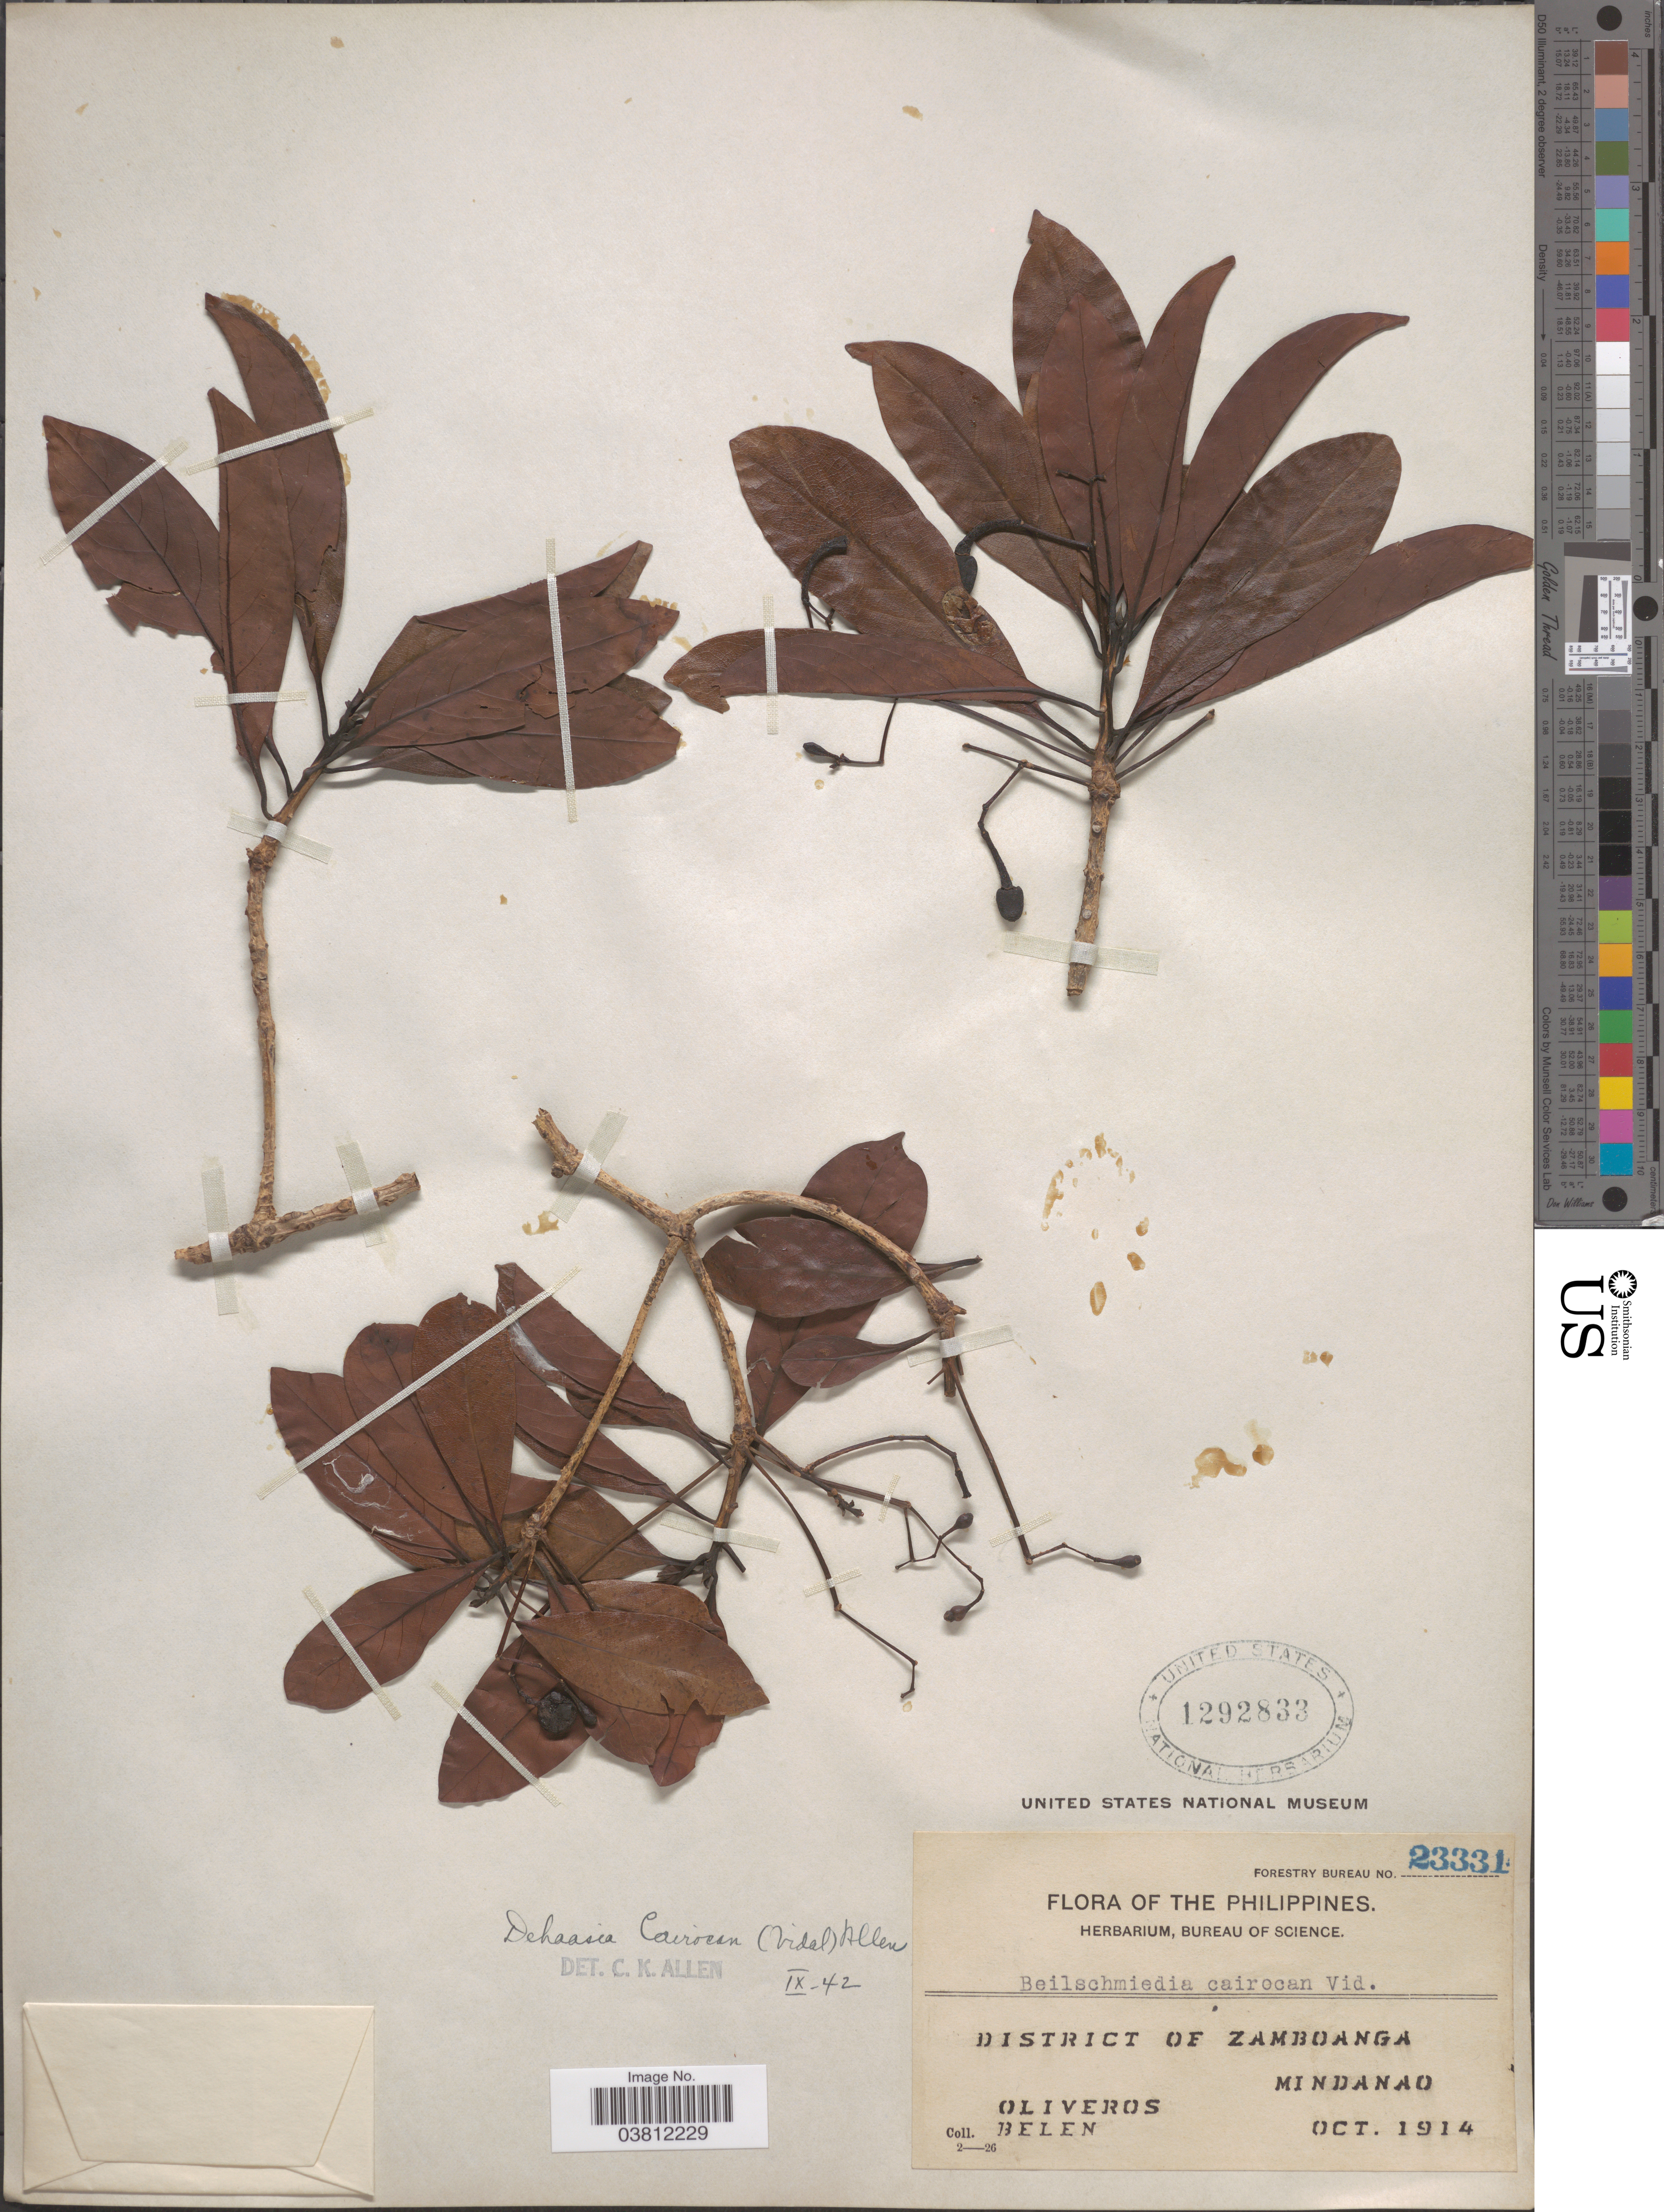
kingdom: Plantae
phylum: Tracheophyta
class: Magnoliopsida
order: Laurales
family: Lauraceae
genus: Dehaasia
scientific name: Dehaasia cairocan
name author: (S. Vidal) C.K. Allen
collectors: Oliveros & Belen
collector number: Forestry Bureau 23331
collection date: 1914-10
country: Philippines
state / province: Zamboanga Peninsula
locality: District of Zamboanga. Mindanao.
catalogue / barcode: US 1292833